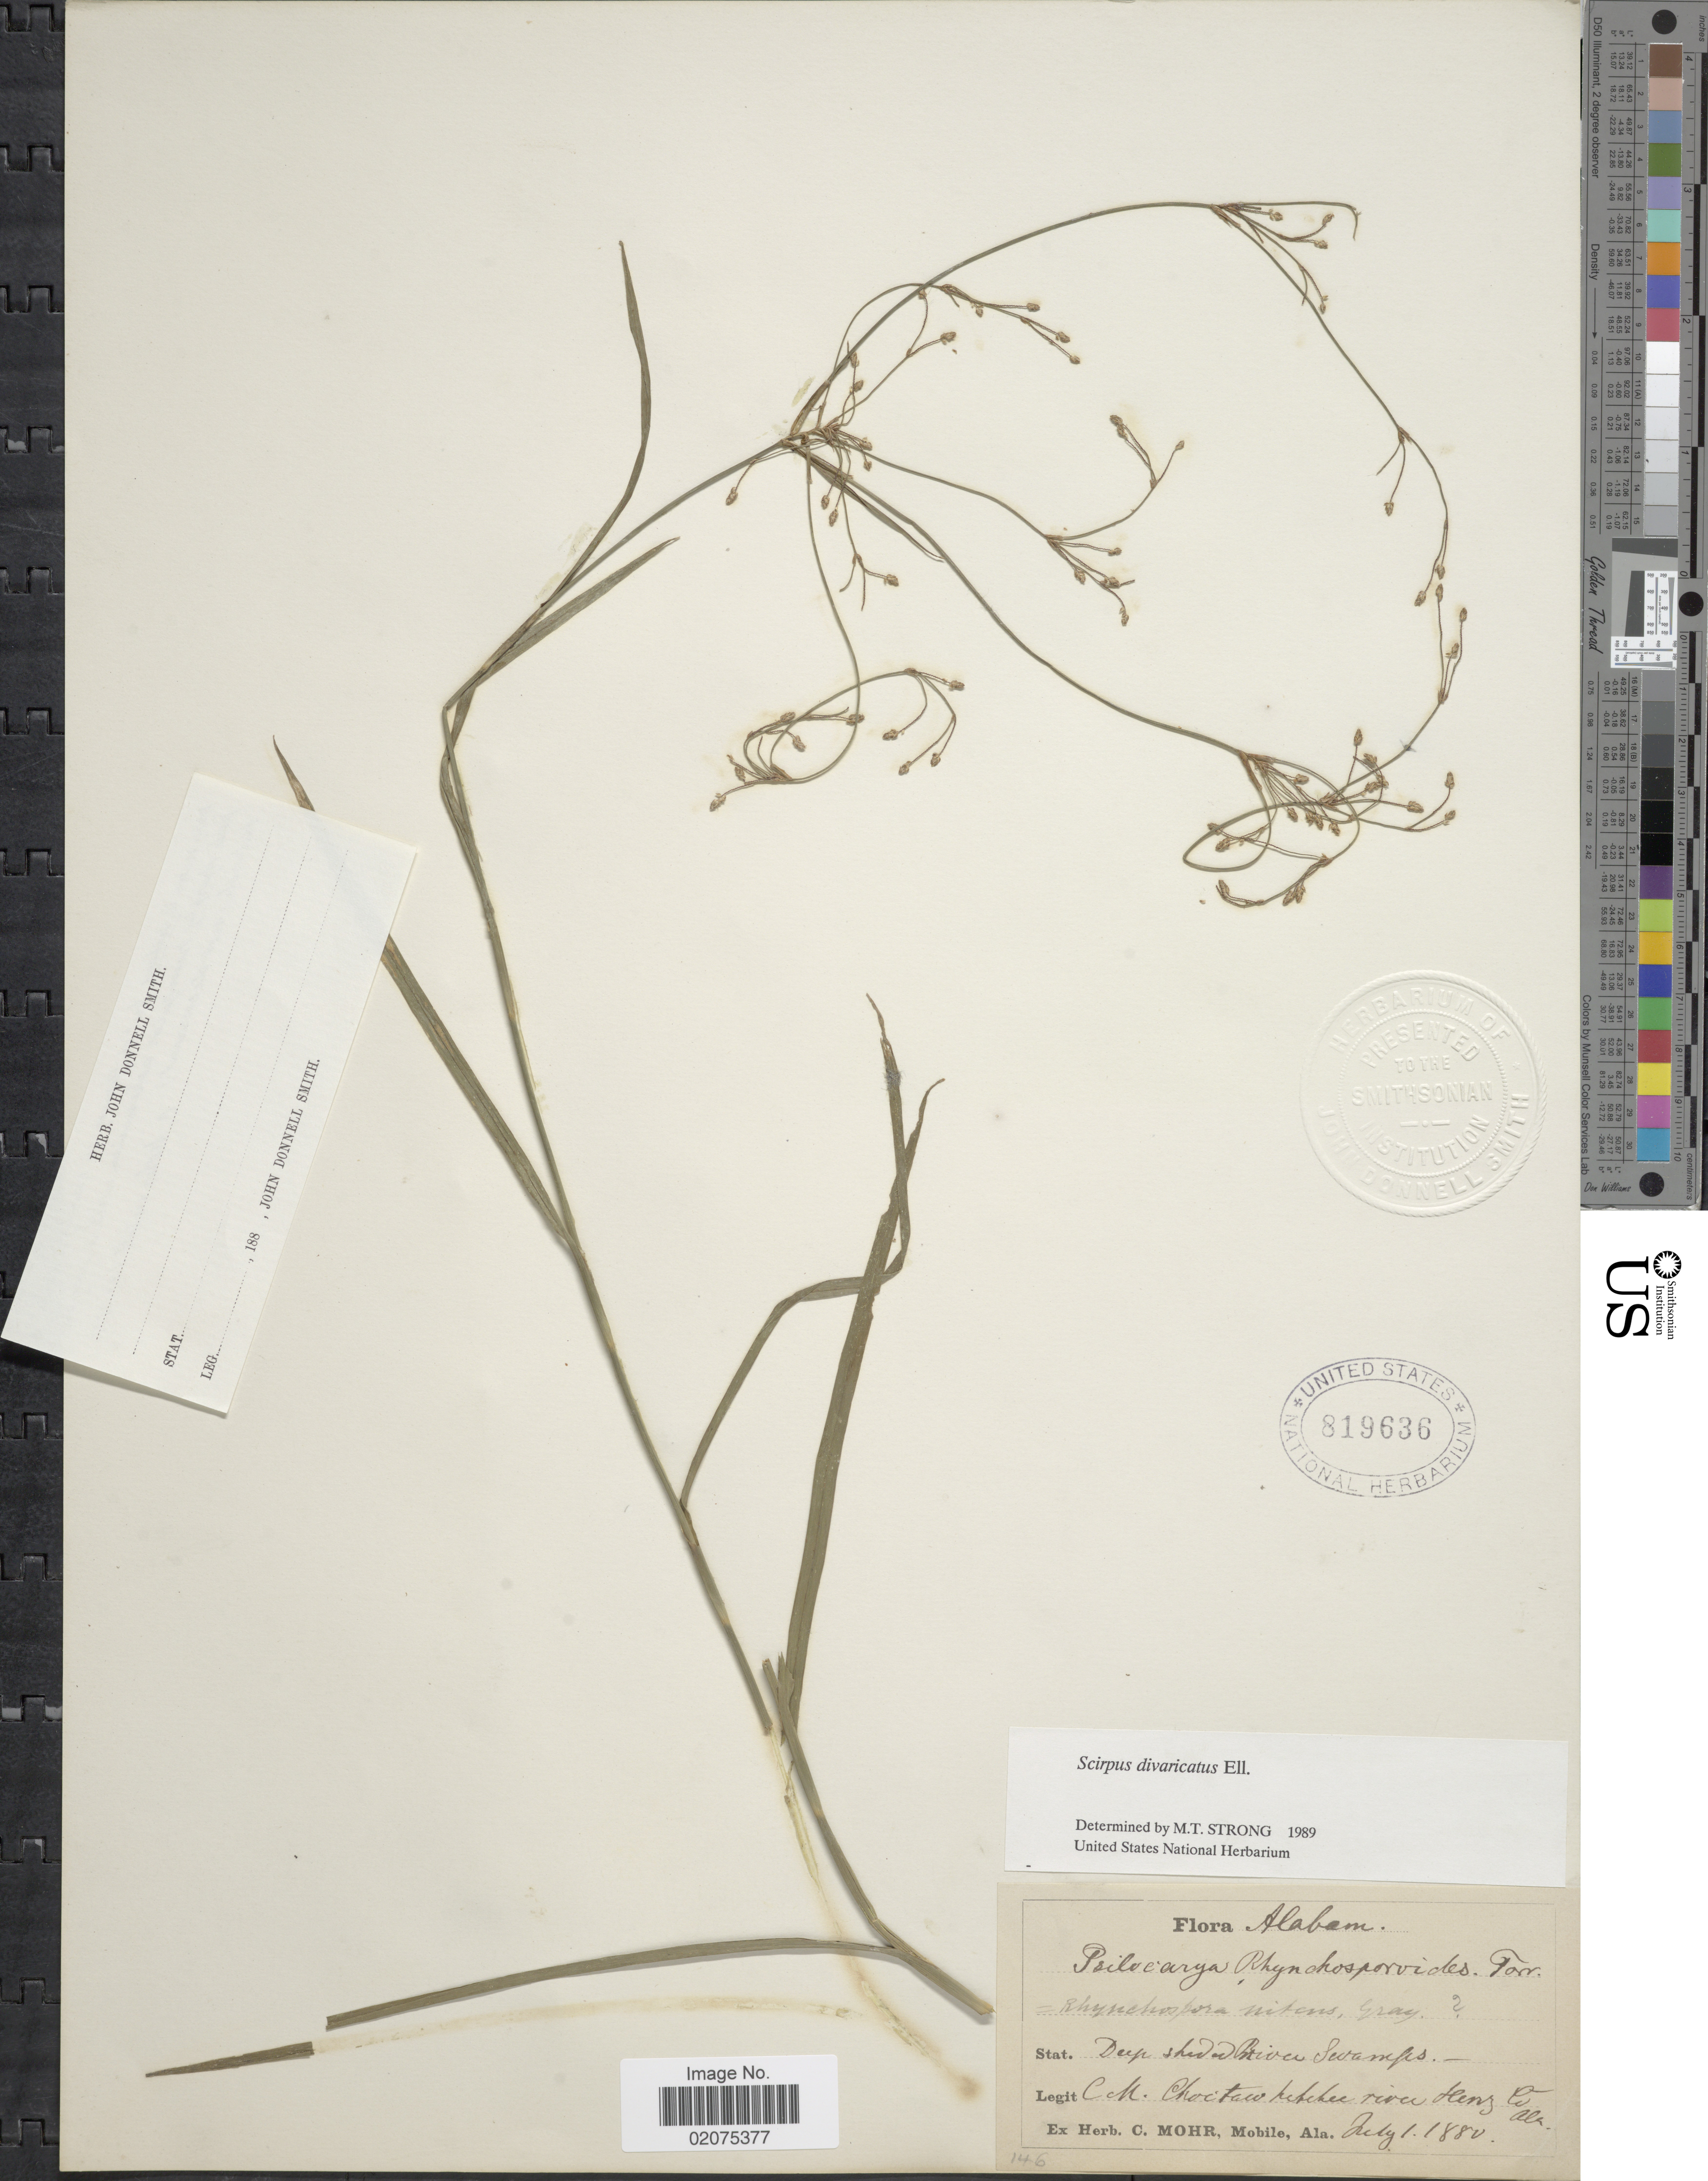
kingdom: Plantae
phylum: Tracheophyta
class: Liliopsida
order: Poales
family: Cyperaceae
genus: Scirpus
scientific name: Scirpus divaricatus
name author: Elliott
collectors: C. T. Mohr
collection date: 1880-07-01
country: United States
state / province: Alabama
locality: Choctawhatchee river Henry Co.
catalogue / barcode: US 819636